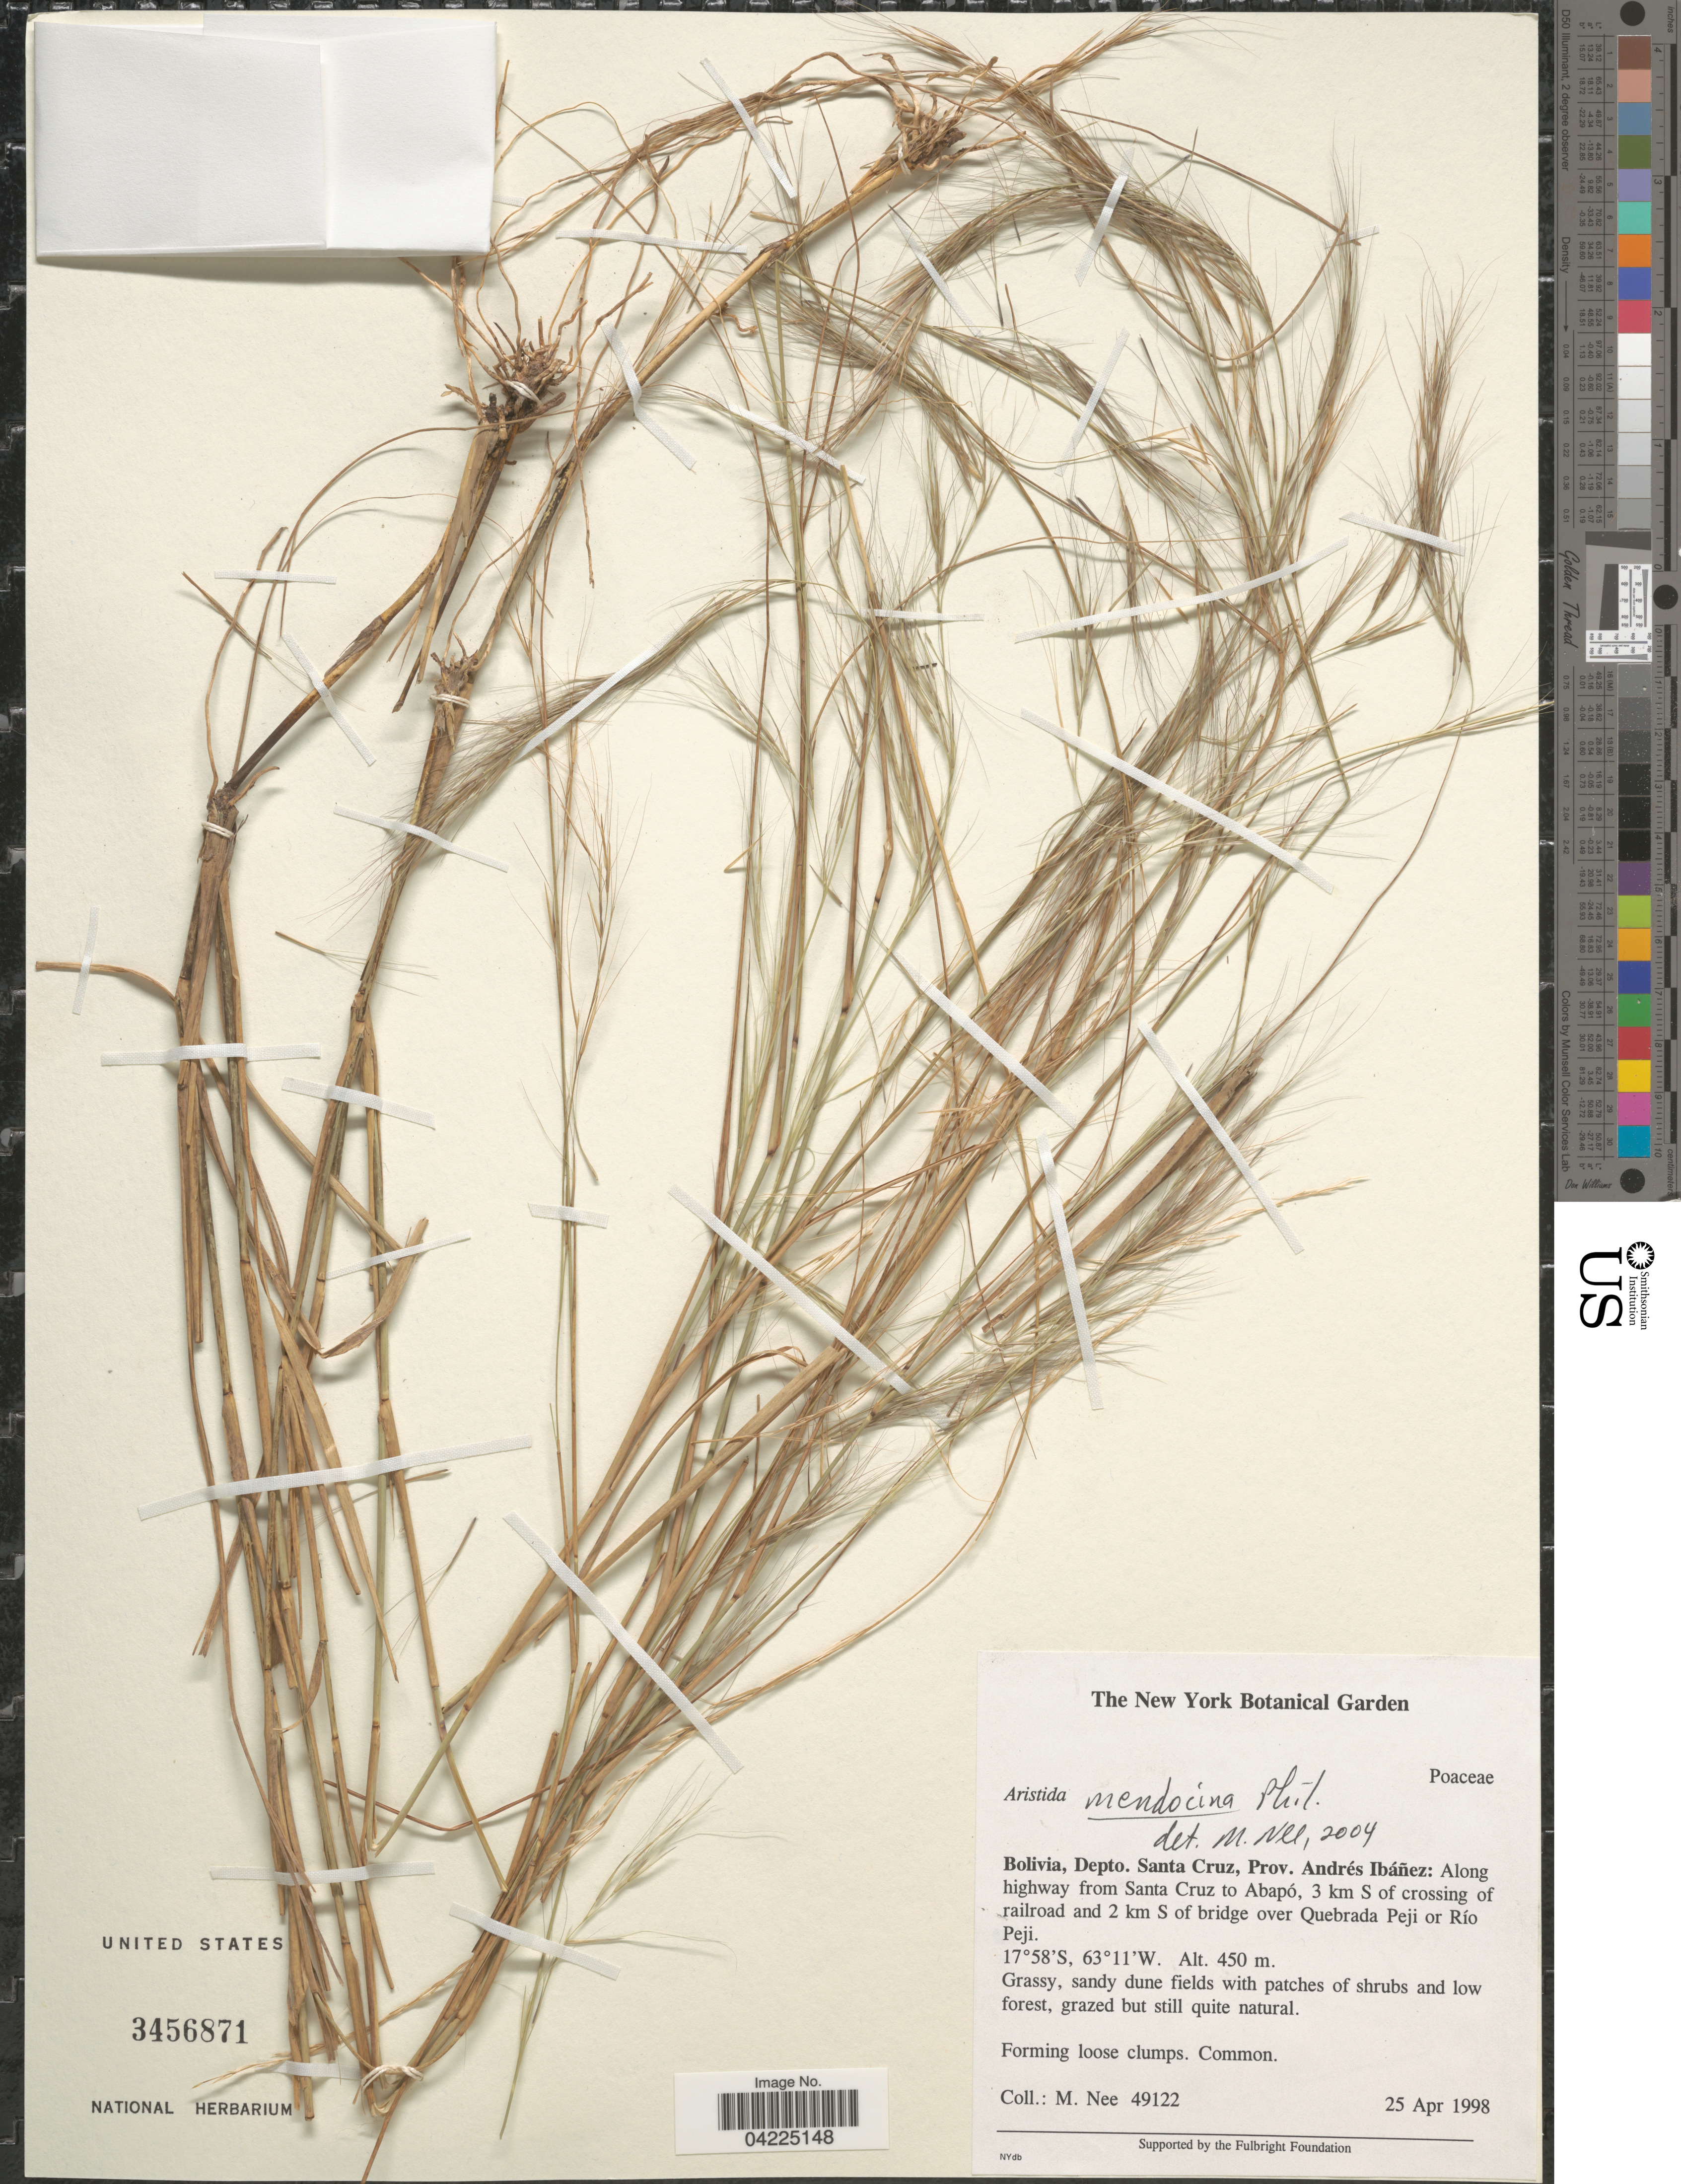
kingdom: Plantae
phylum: Tracheophyta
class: Liliopsida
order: Poales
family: Poaceae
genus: Aristida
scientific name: Aristida mendocina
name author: Phil.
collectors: M. Nee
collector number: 49122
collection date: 1998-04-25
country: Bolivia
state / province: Santa Cruz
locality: Depto. Santa Cruz, Prov. Andrés Ibáñez: Along highway from Santa Cruz to Abapó, 3 km S of crossing of railroad and 2 km S of bridge over Quebrada Peji or Río Peji.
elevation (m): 450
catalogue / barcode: US 3456871